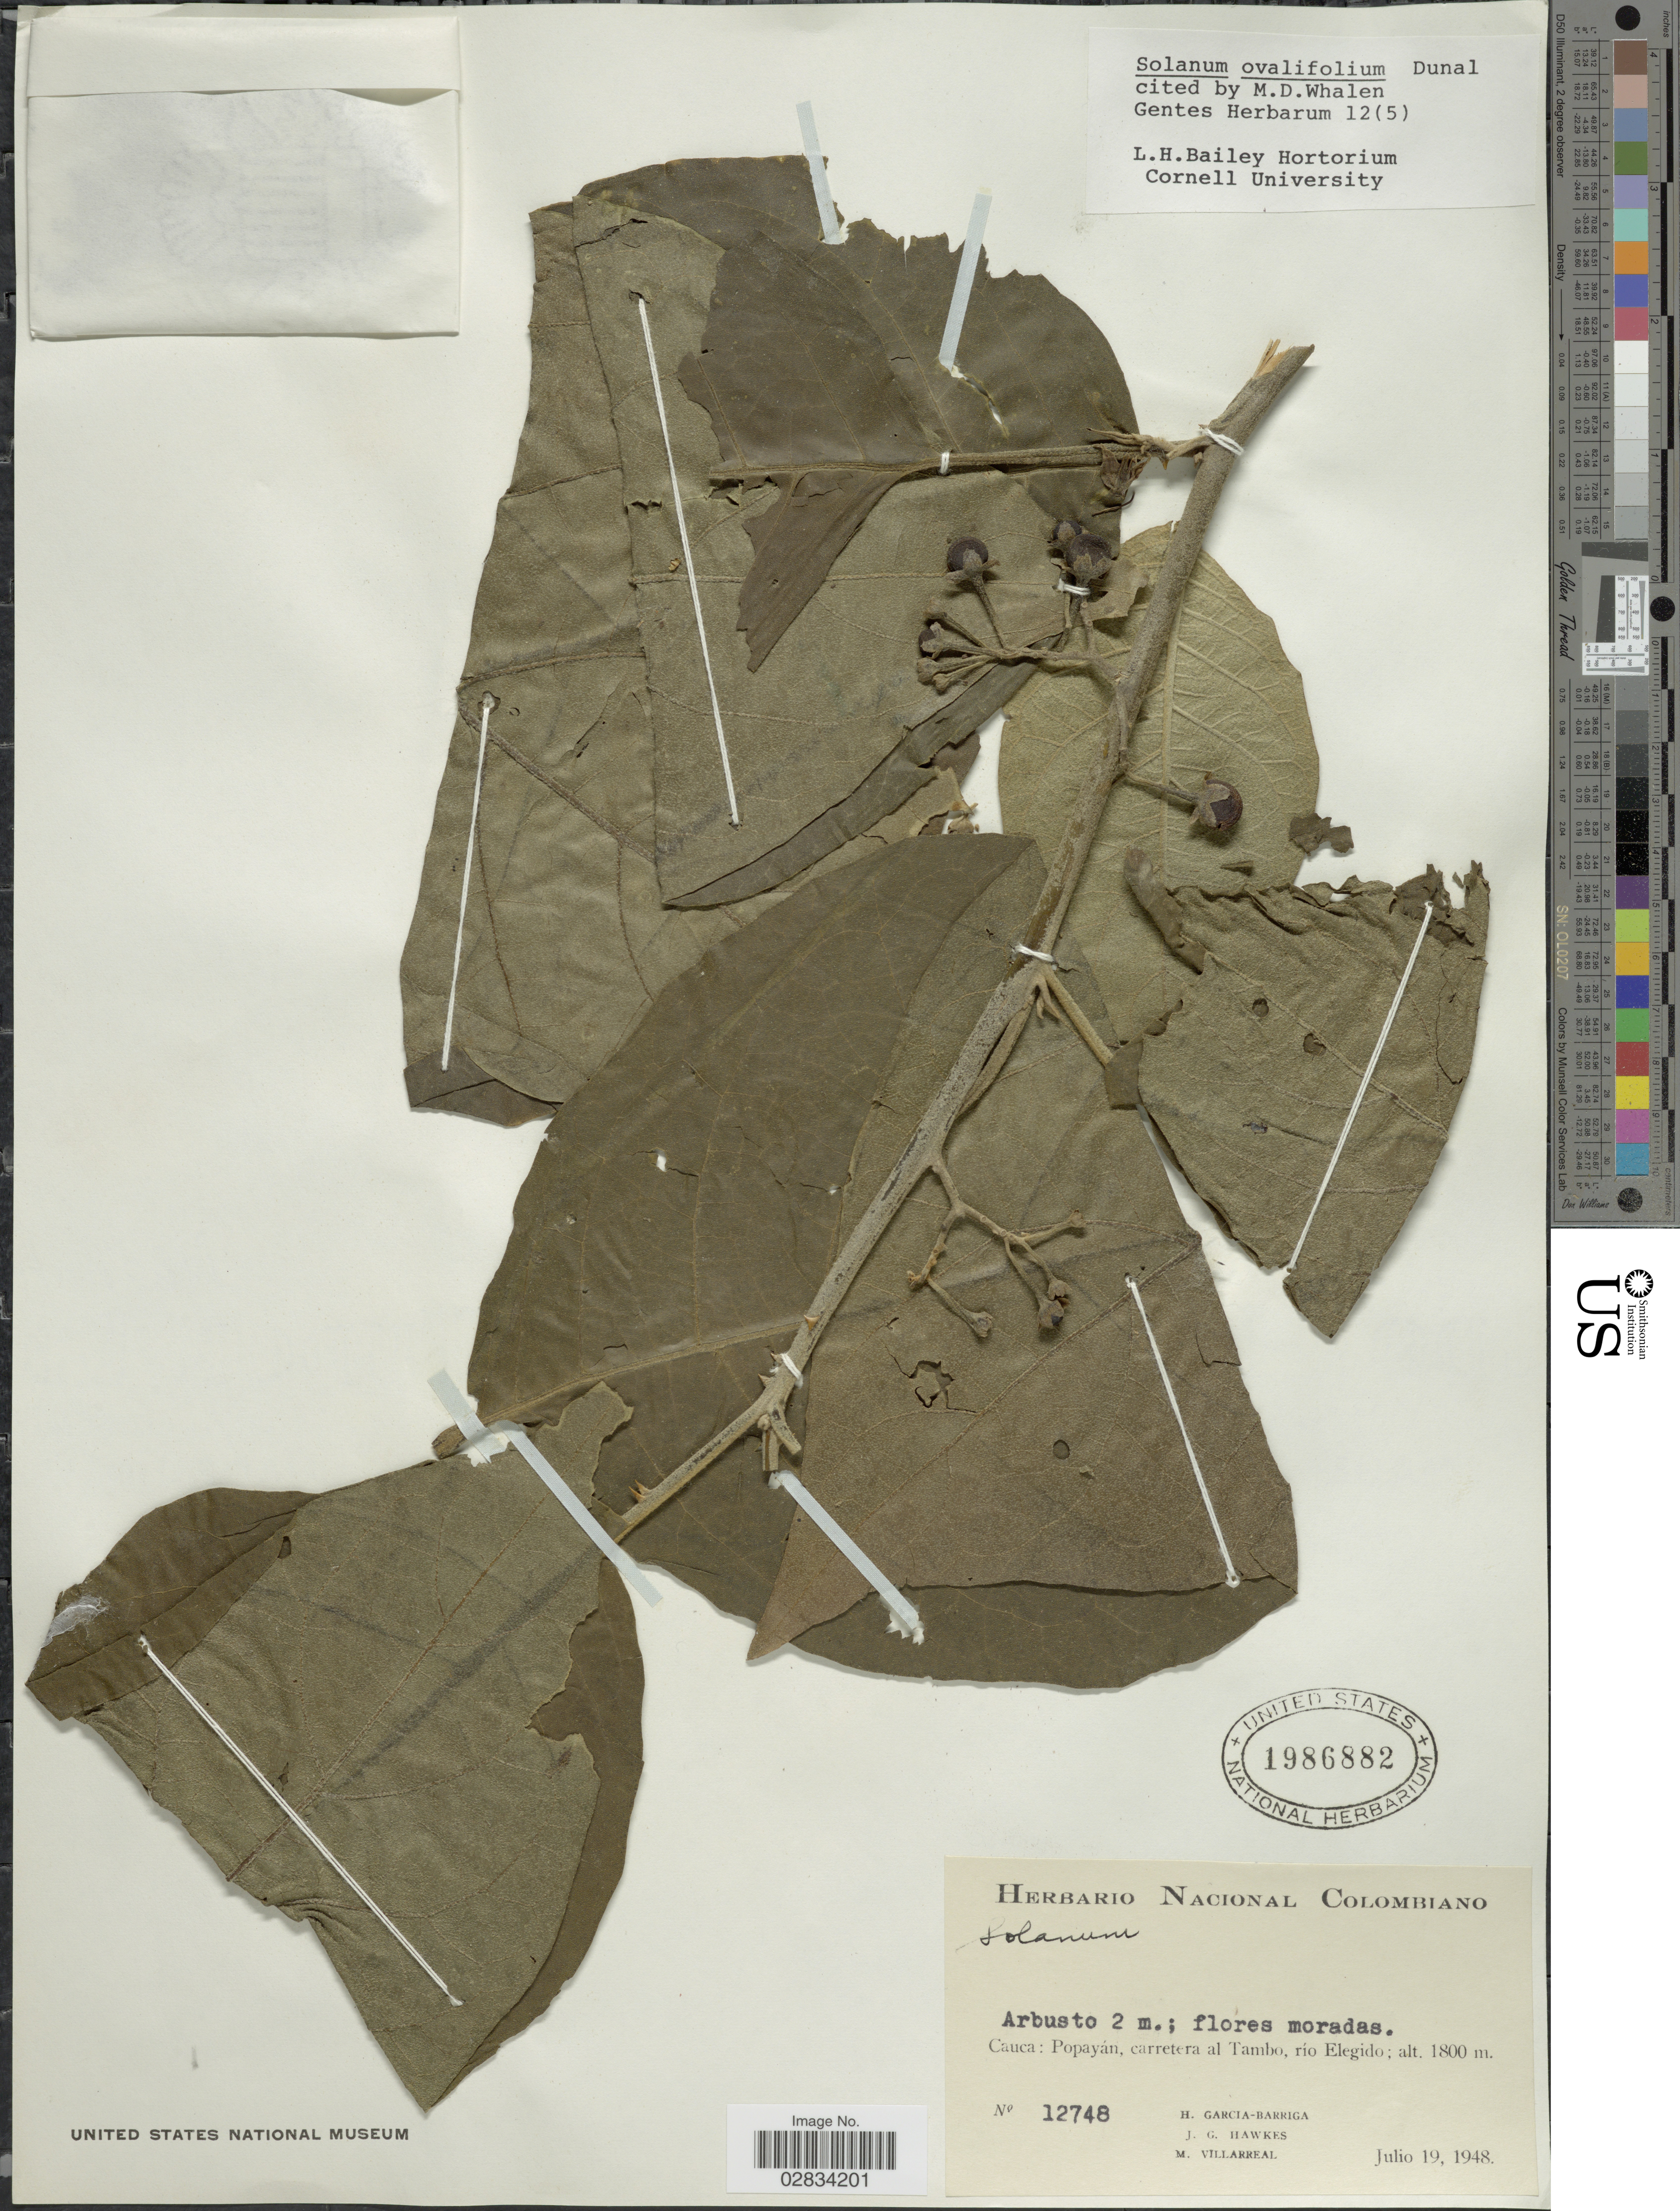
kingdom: Plantae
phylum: Tracheophyta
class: Magnoliopsida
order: Solanales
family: Solanaceae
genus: Solanum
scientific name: Solanum ovalifolium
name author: Dunal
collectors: H. García Barriga, J. Hawkes & M. Villarreal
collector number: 12748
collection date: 1948-07-19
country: Colombia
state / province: Cauca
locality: Popayán, carretera al Tambo, río Elegido.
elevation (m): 1800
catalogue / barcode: US 1986882